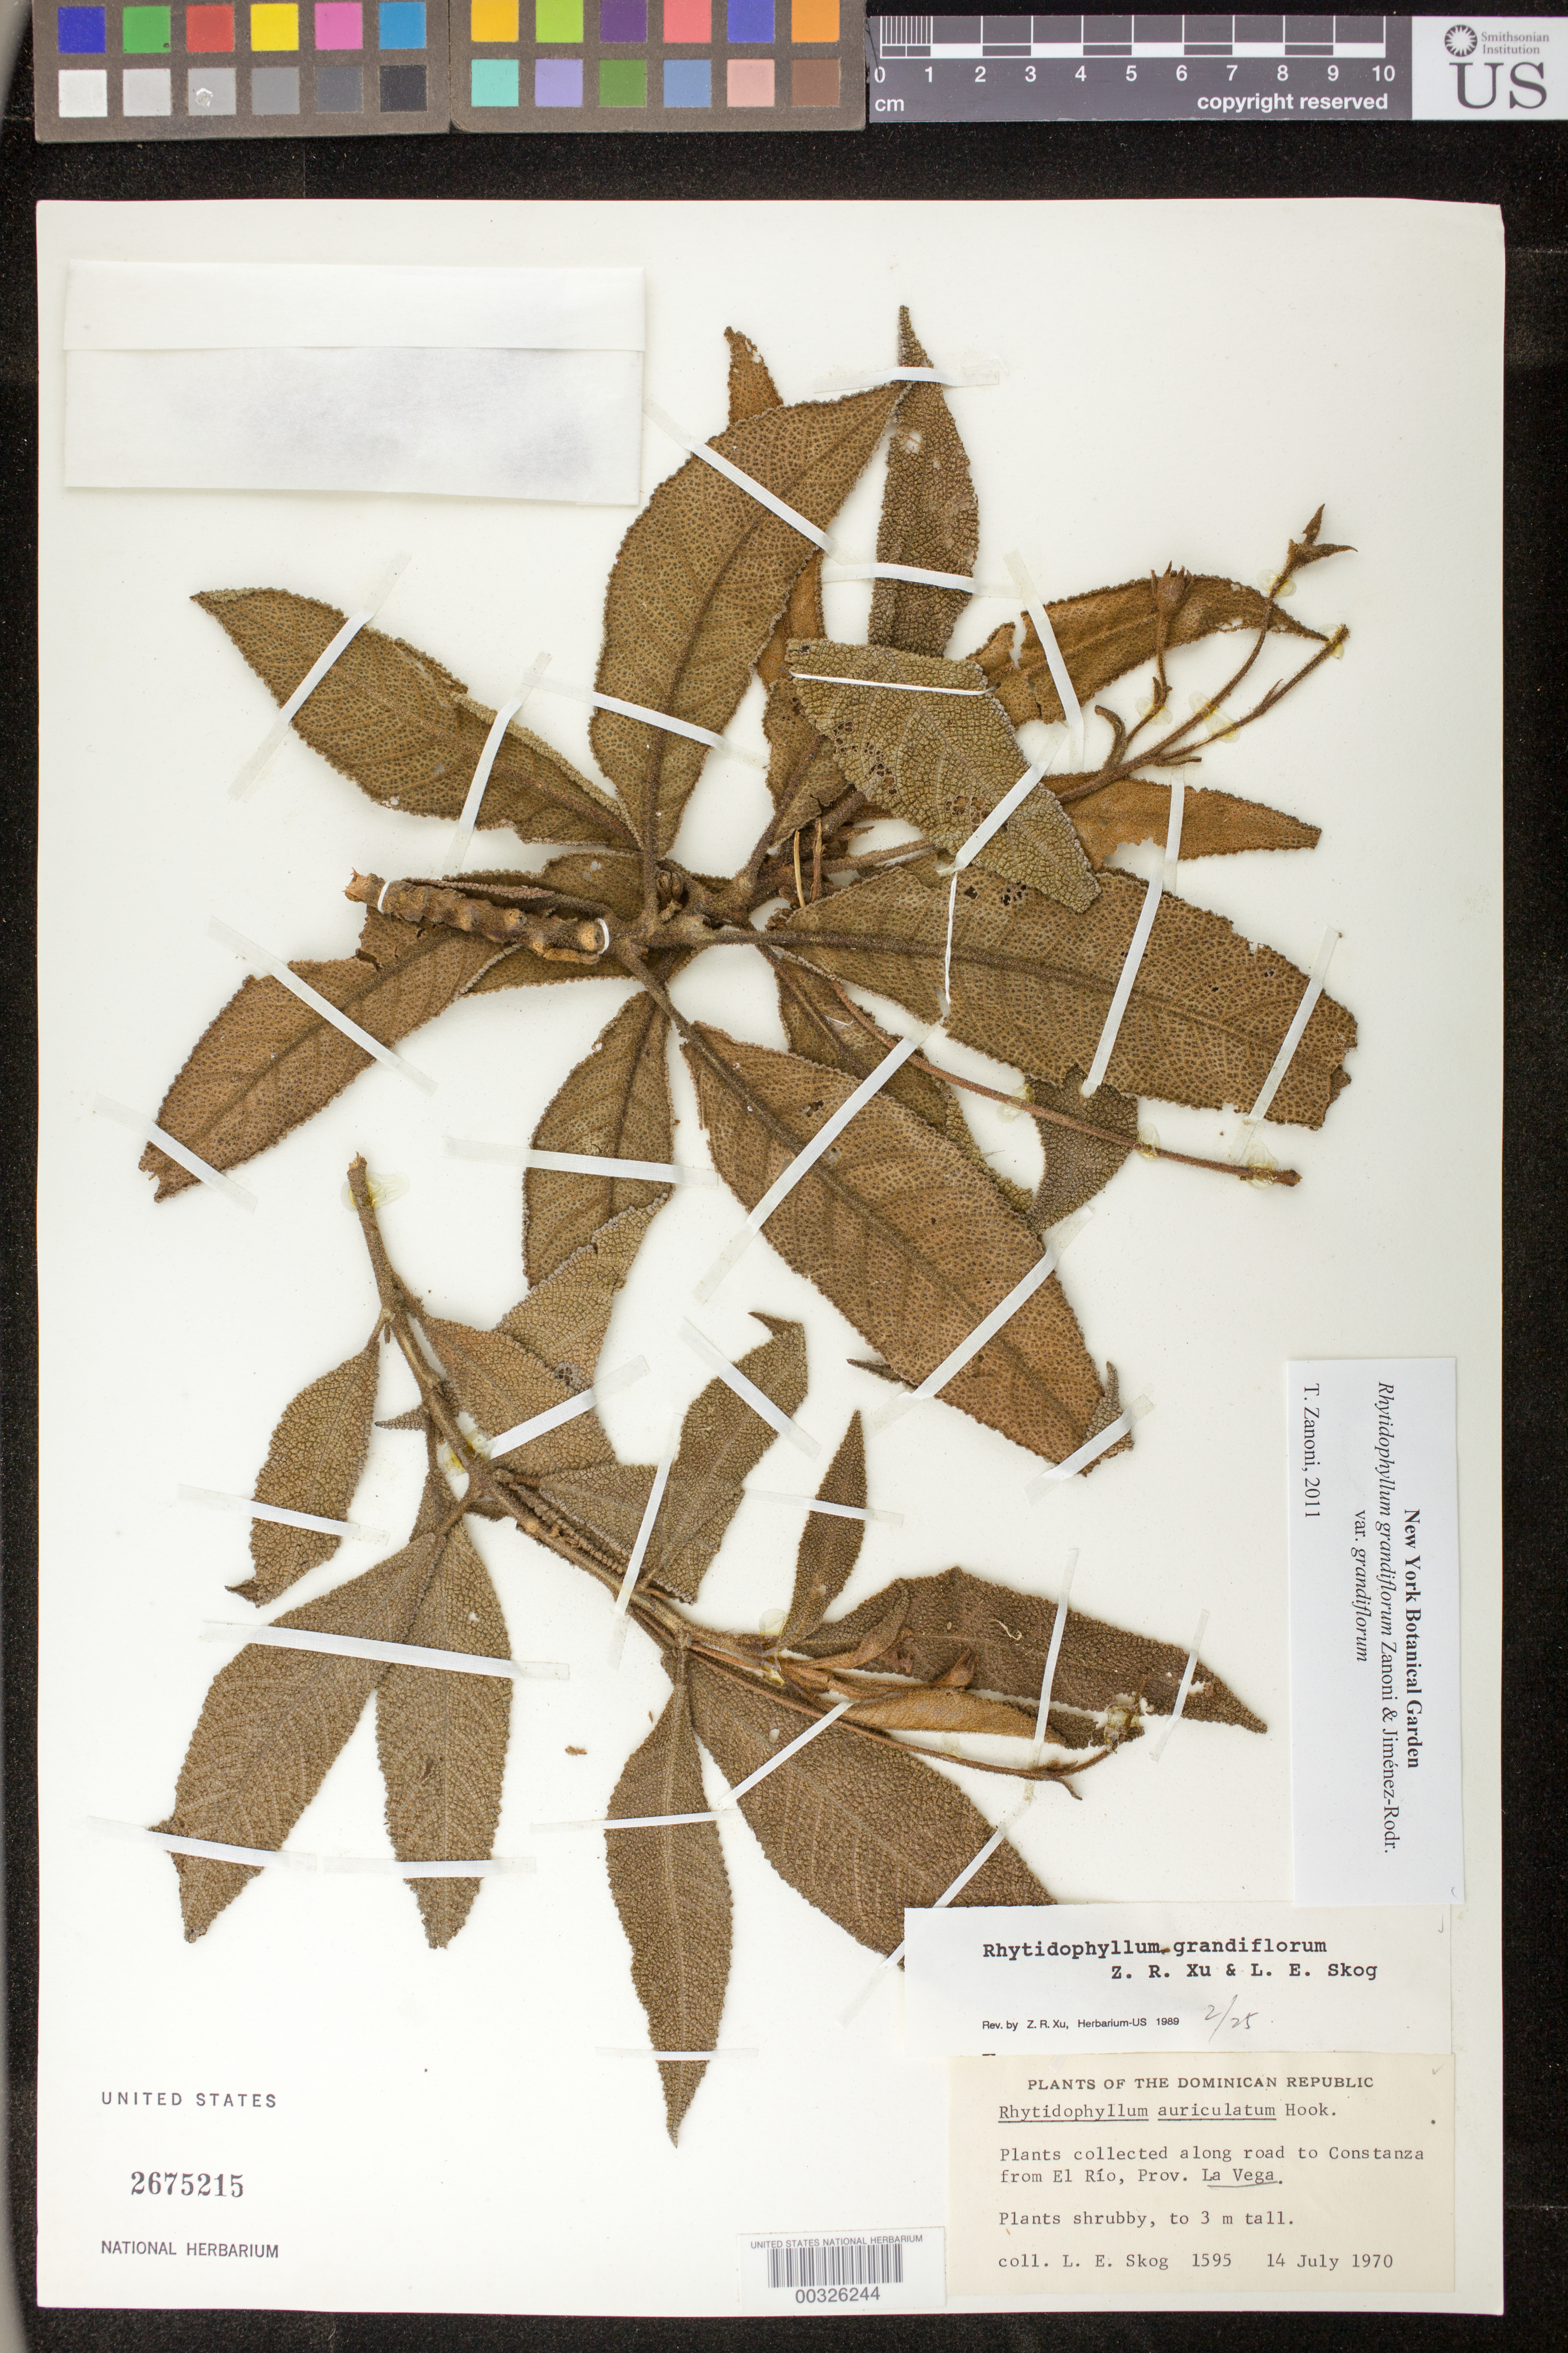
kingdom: Plantae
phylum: Tracheophyta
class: Magnoliopsida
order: Lamiales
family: Gesneriaceae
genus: Rhytidophyllum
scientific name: Rhytidophyllum grandiflorum var. grandiflorum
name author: Z.R. Xu & L.E. Skog ex Zanoni & Jiménez Rodr.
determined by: Zanoni, T. A., (NY), New York Botanical Garden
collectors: L. E. Skog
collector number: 1595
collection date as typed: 14 Jul 1970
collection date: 1970-07-14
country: Dominican Republic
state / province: La Vega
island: Hispaniola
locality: Along road to Constanza from El Río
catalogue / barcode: US 2675215